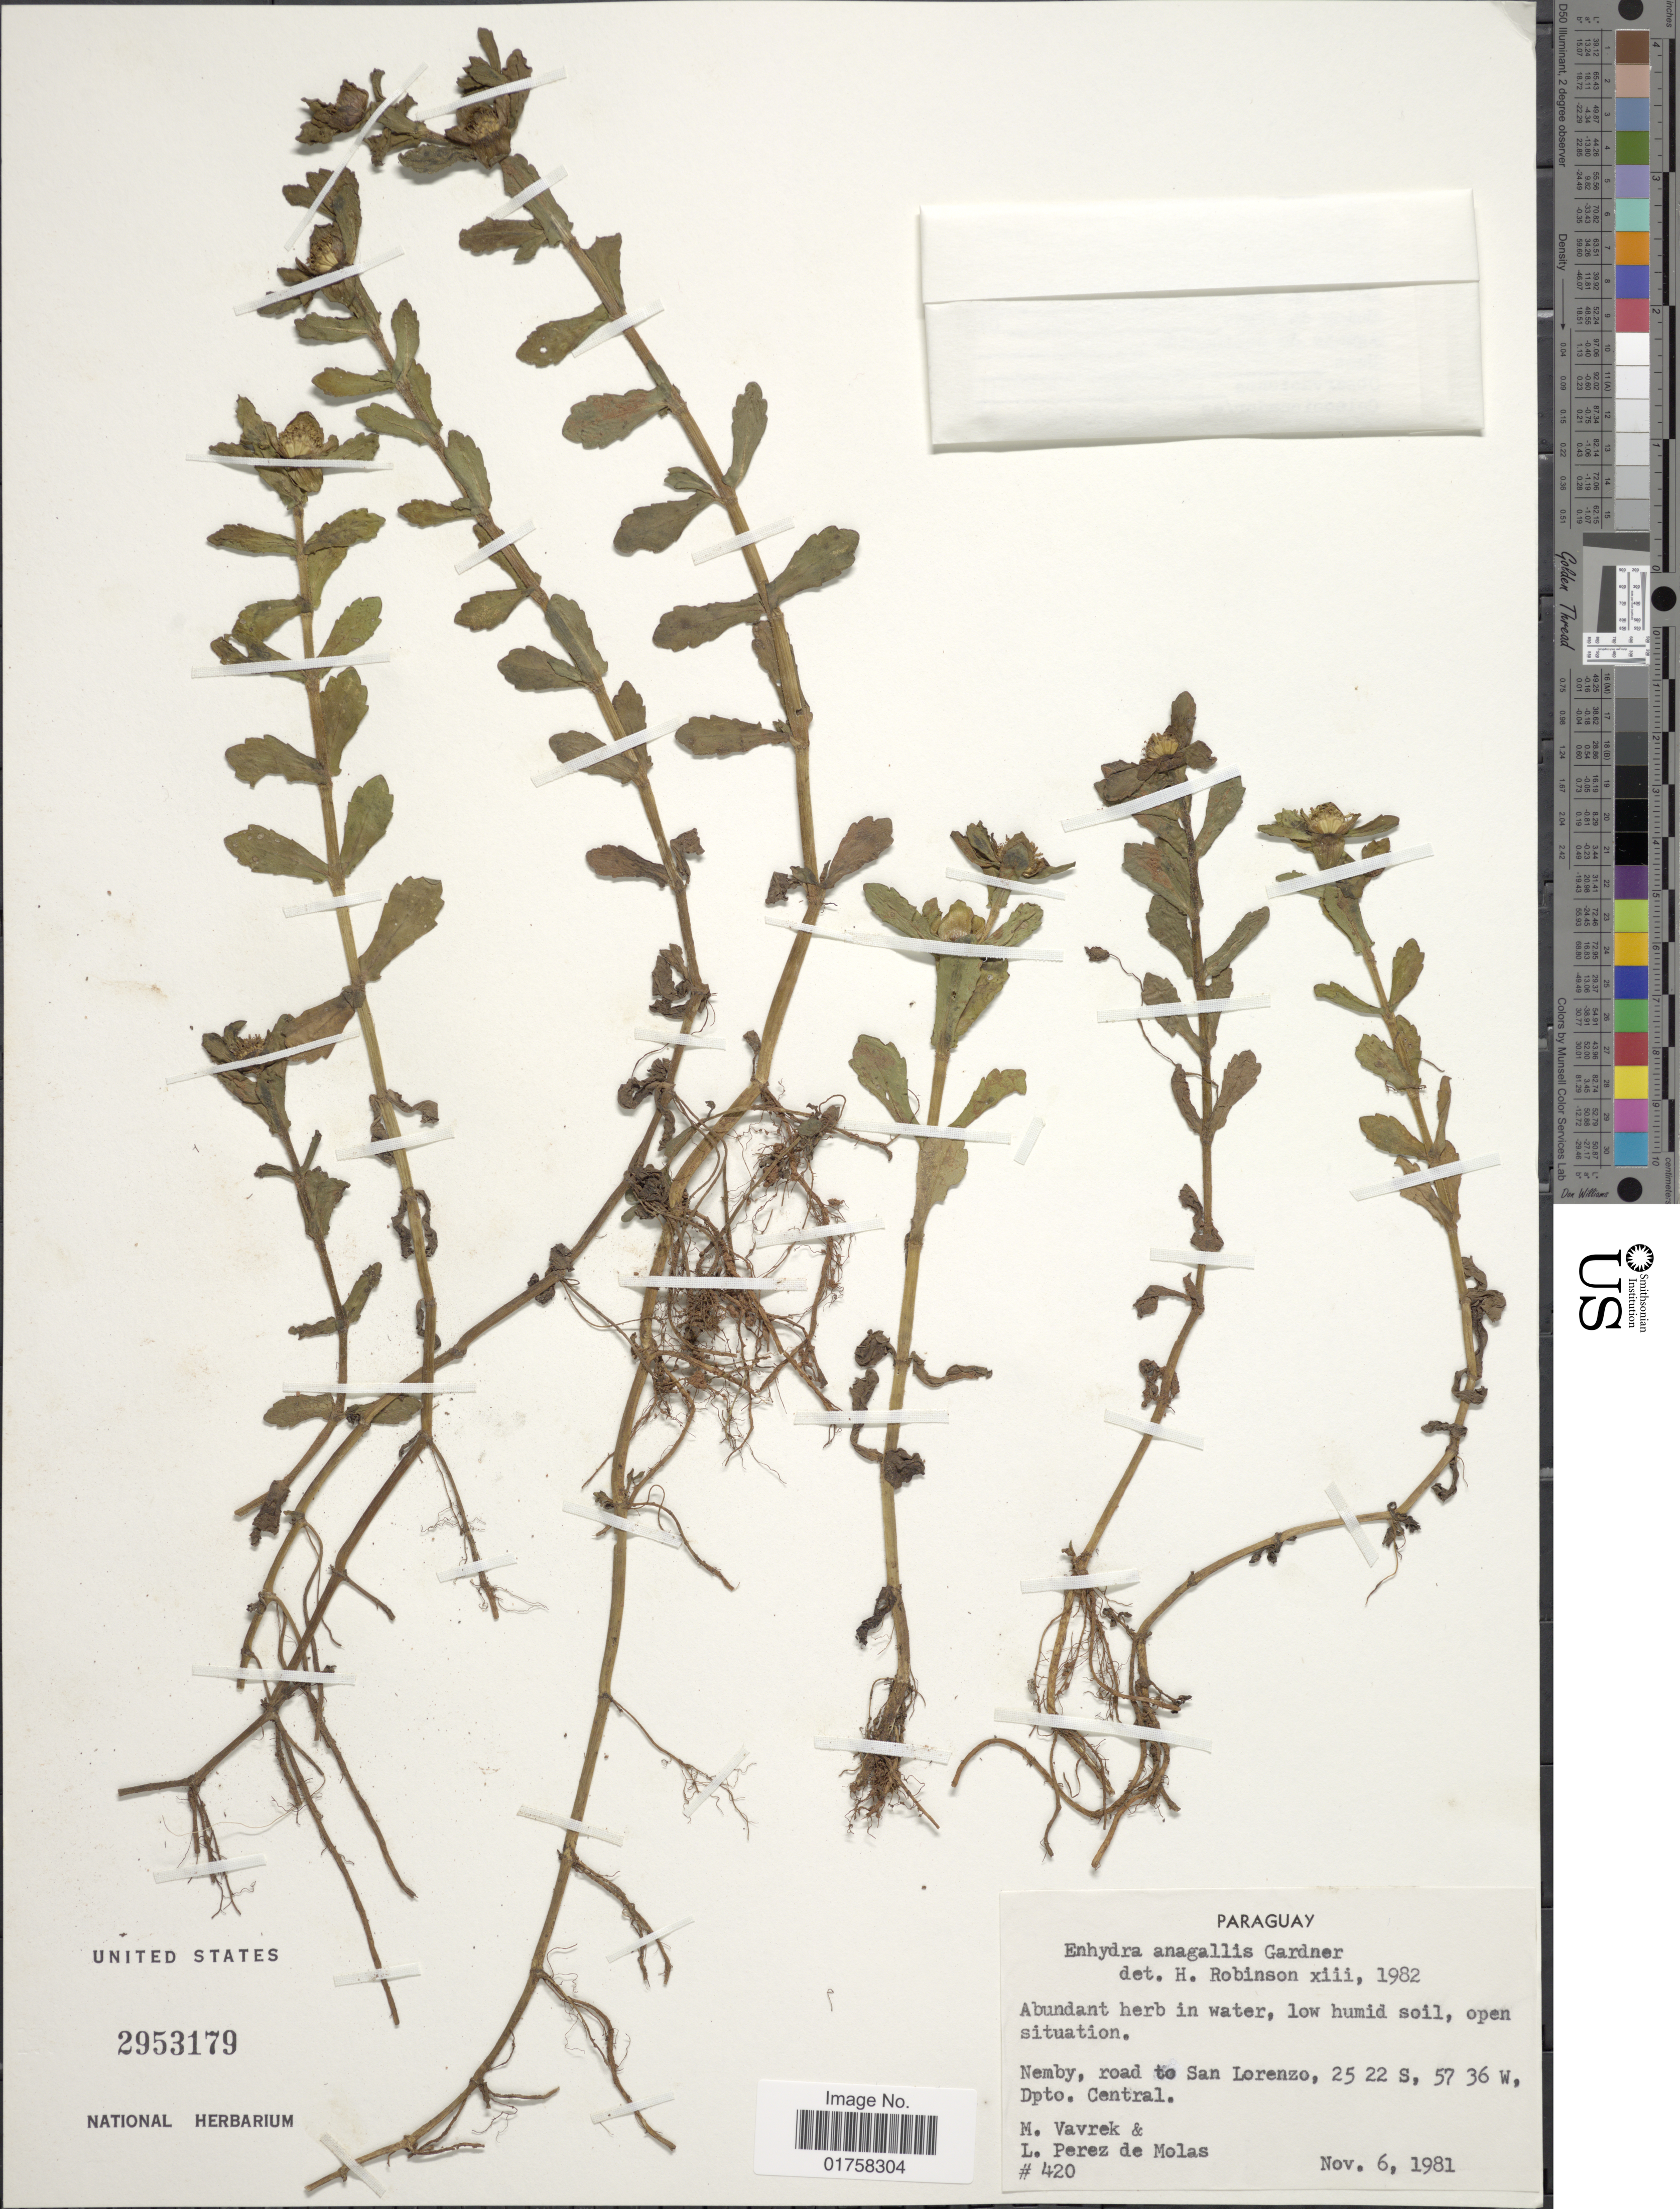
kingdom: Plantae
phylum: Tracheophyta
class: Magnoliopsida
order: Asterales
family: Asteraceae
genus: Enhydra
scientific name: Enhydra fluctuans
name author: Lour.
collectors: M. Vavrek & L. Perez de Molas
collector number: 420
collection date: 1981-11-06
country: Paraguay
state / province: Central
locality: Nemby, road to San Lorenzo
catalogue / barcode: US 2953179